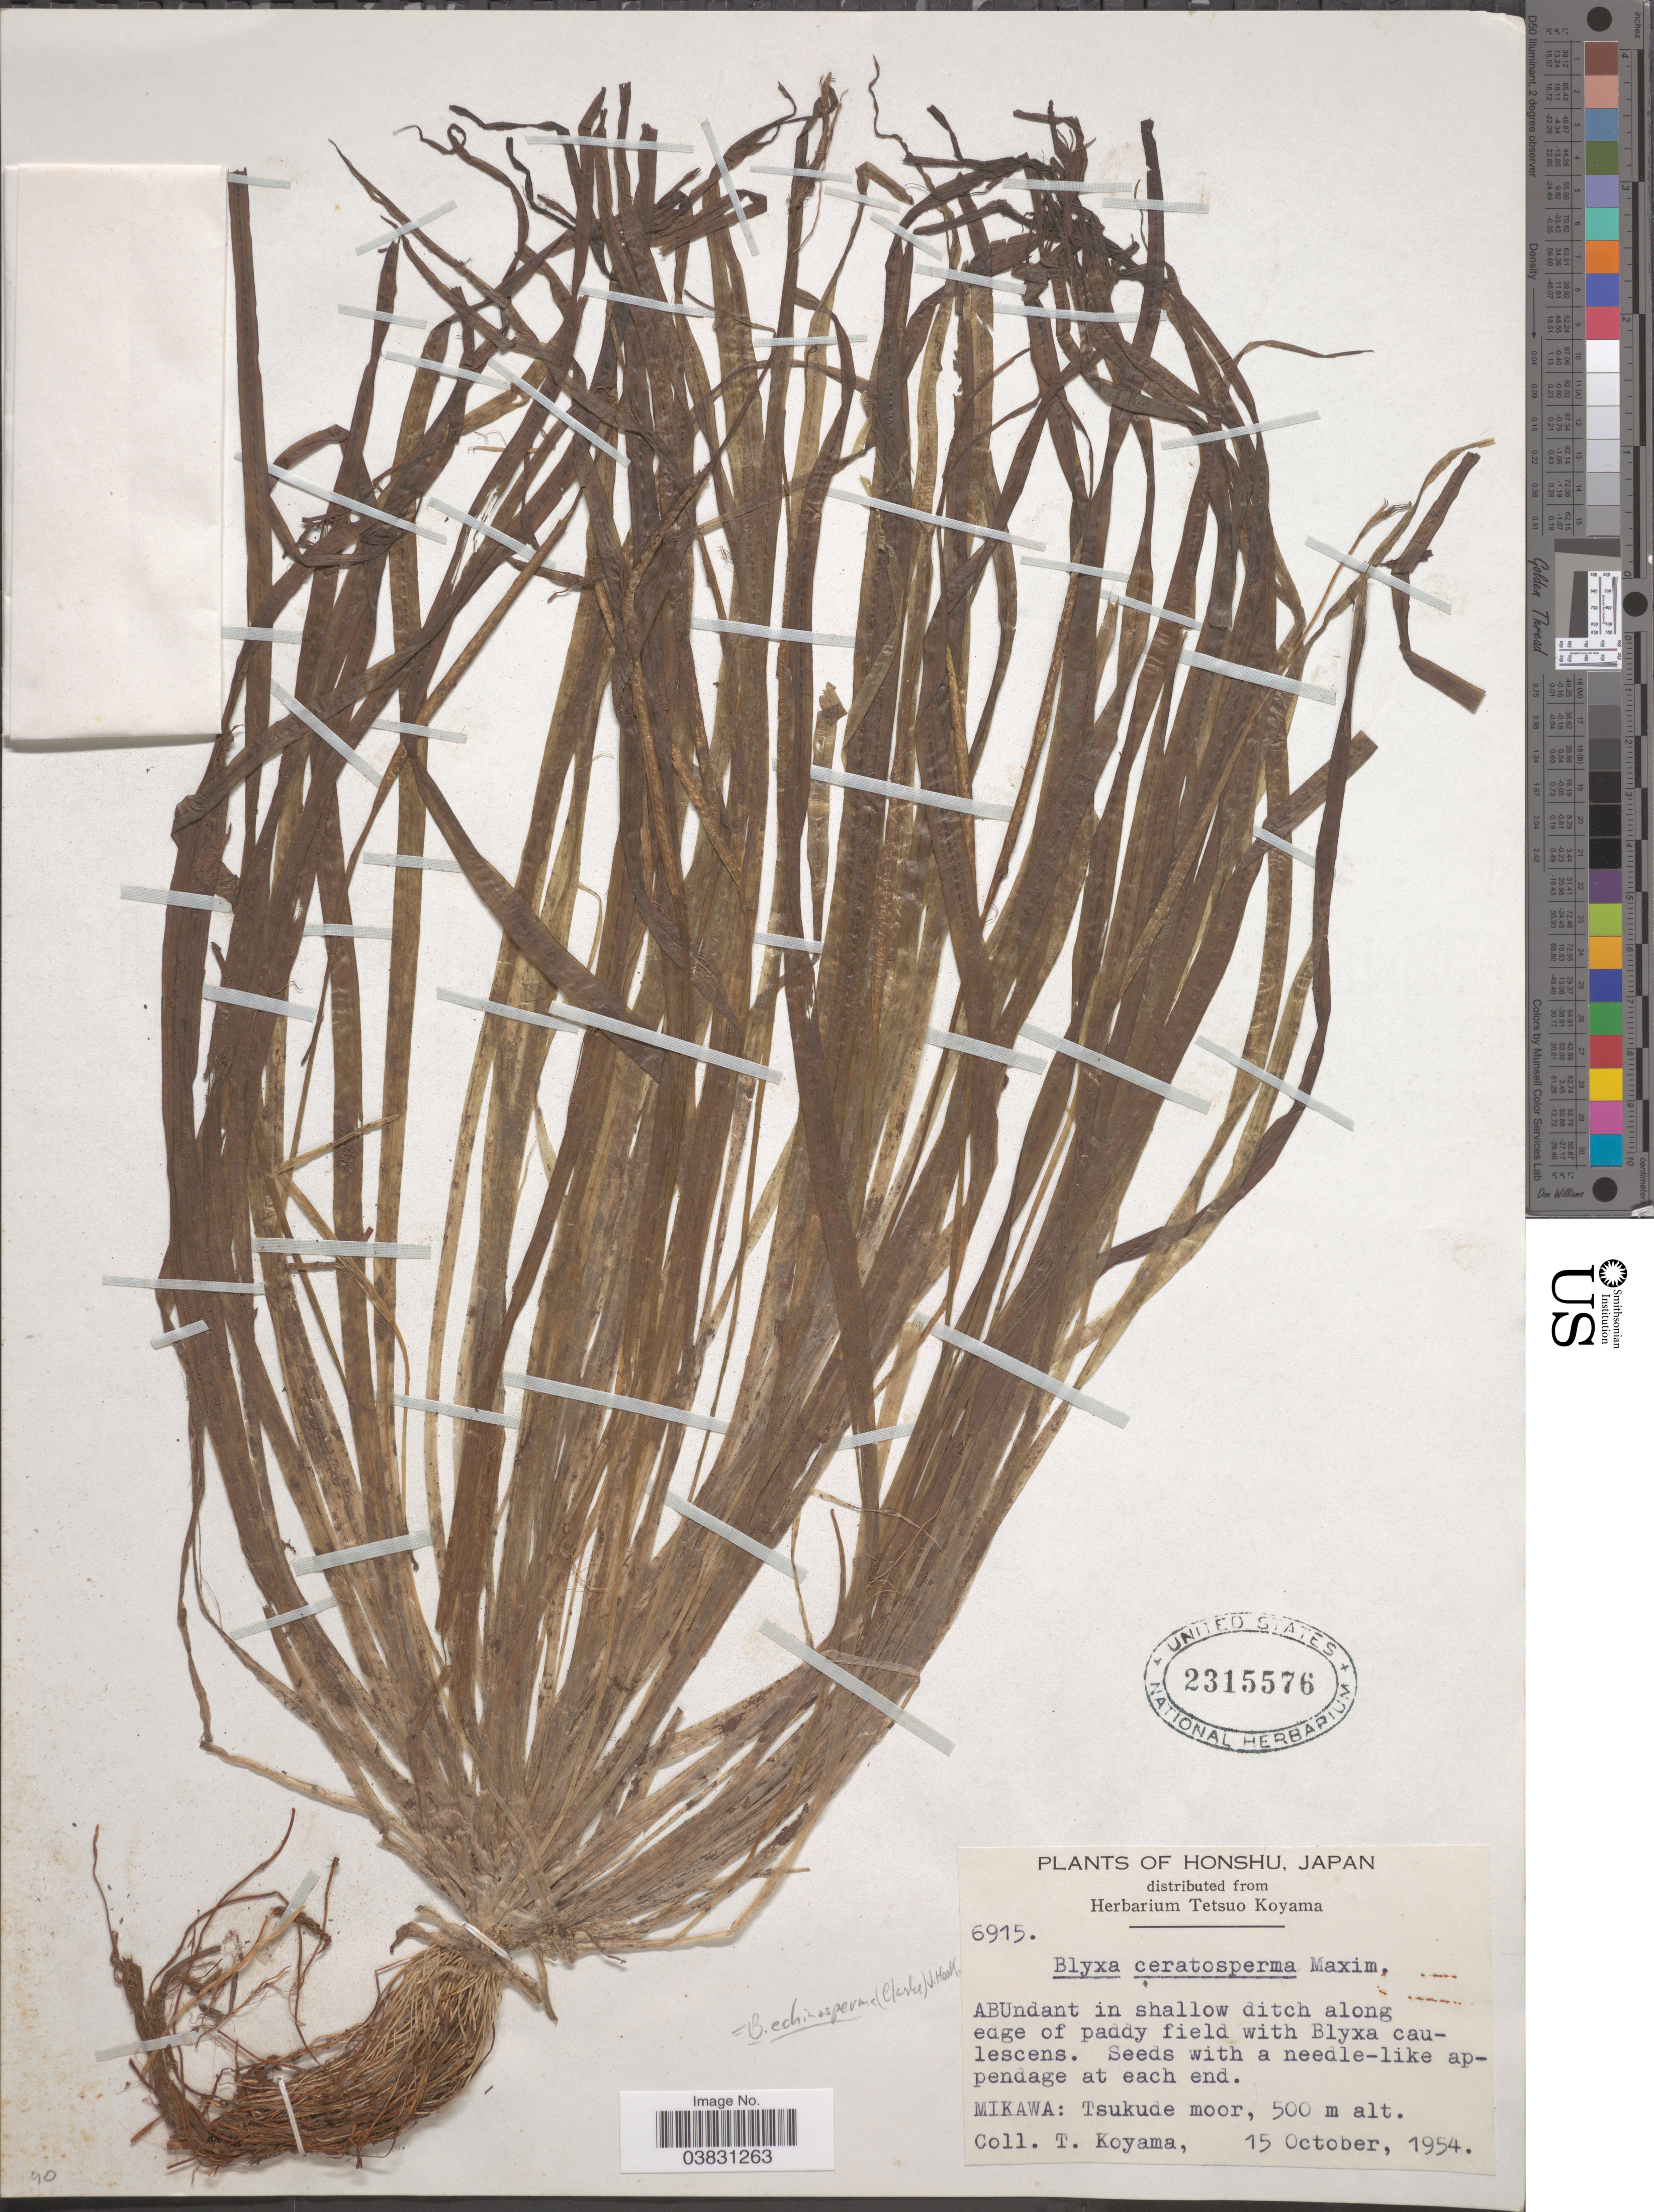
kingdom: Plantae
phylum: Tracheophyta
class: Liliopsida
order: Alismatales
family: Hydrocharitaceae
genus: Blyxa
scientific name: Blyxa echinosperma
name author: (C.B. Clarke) Hook. f.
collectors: T. Koyama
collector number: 6915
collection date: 1954-10-15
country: Japan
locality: Honshu. In shallow ditch along edge of paddy field. Mikawa: Tsukude moor.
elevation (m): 500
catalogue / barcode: US 2315576